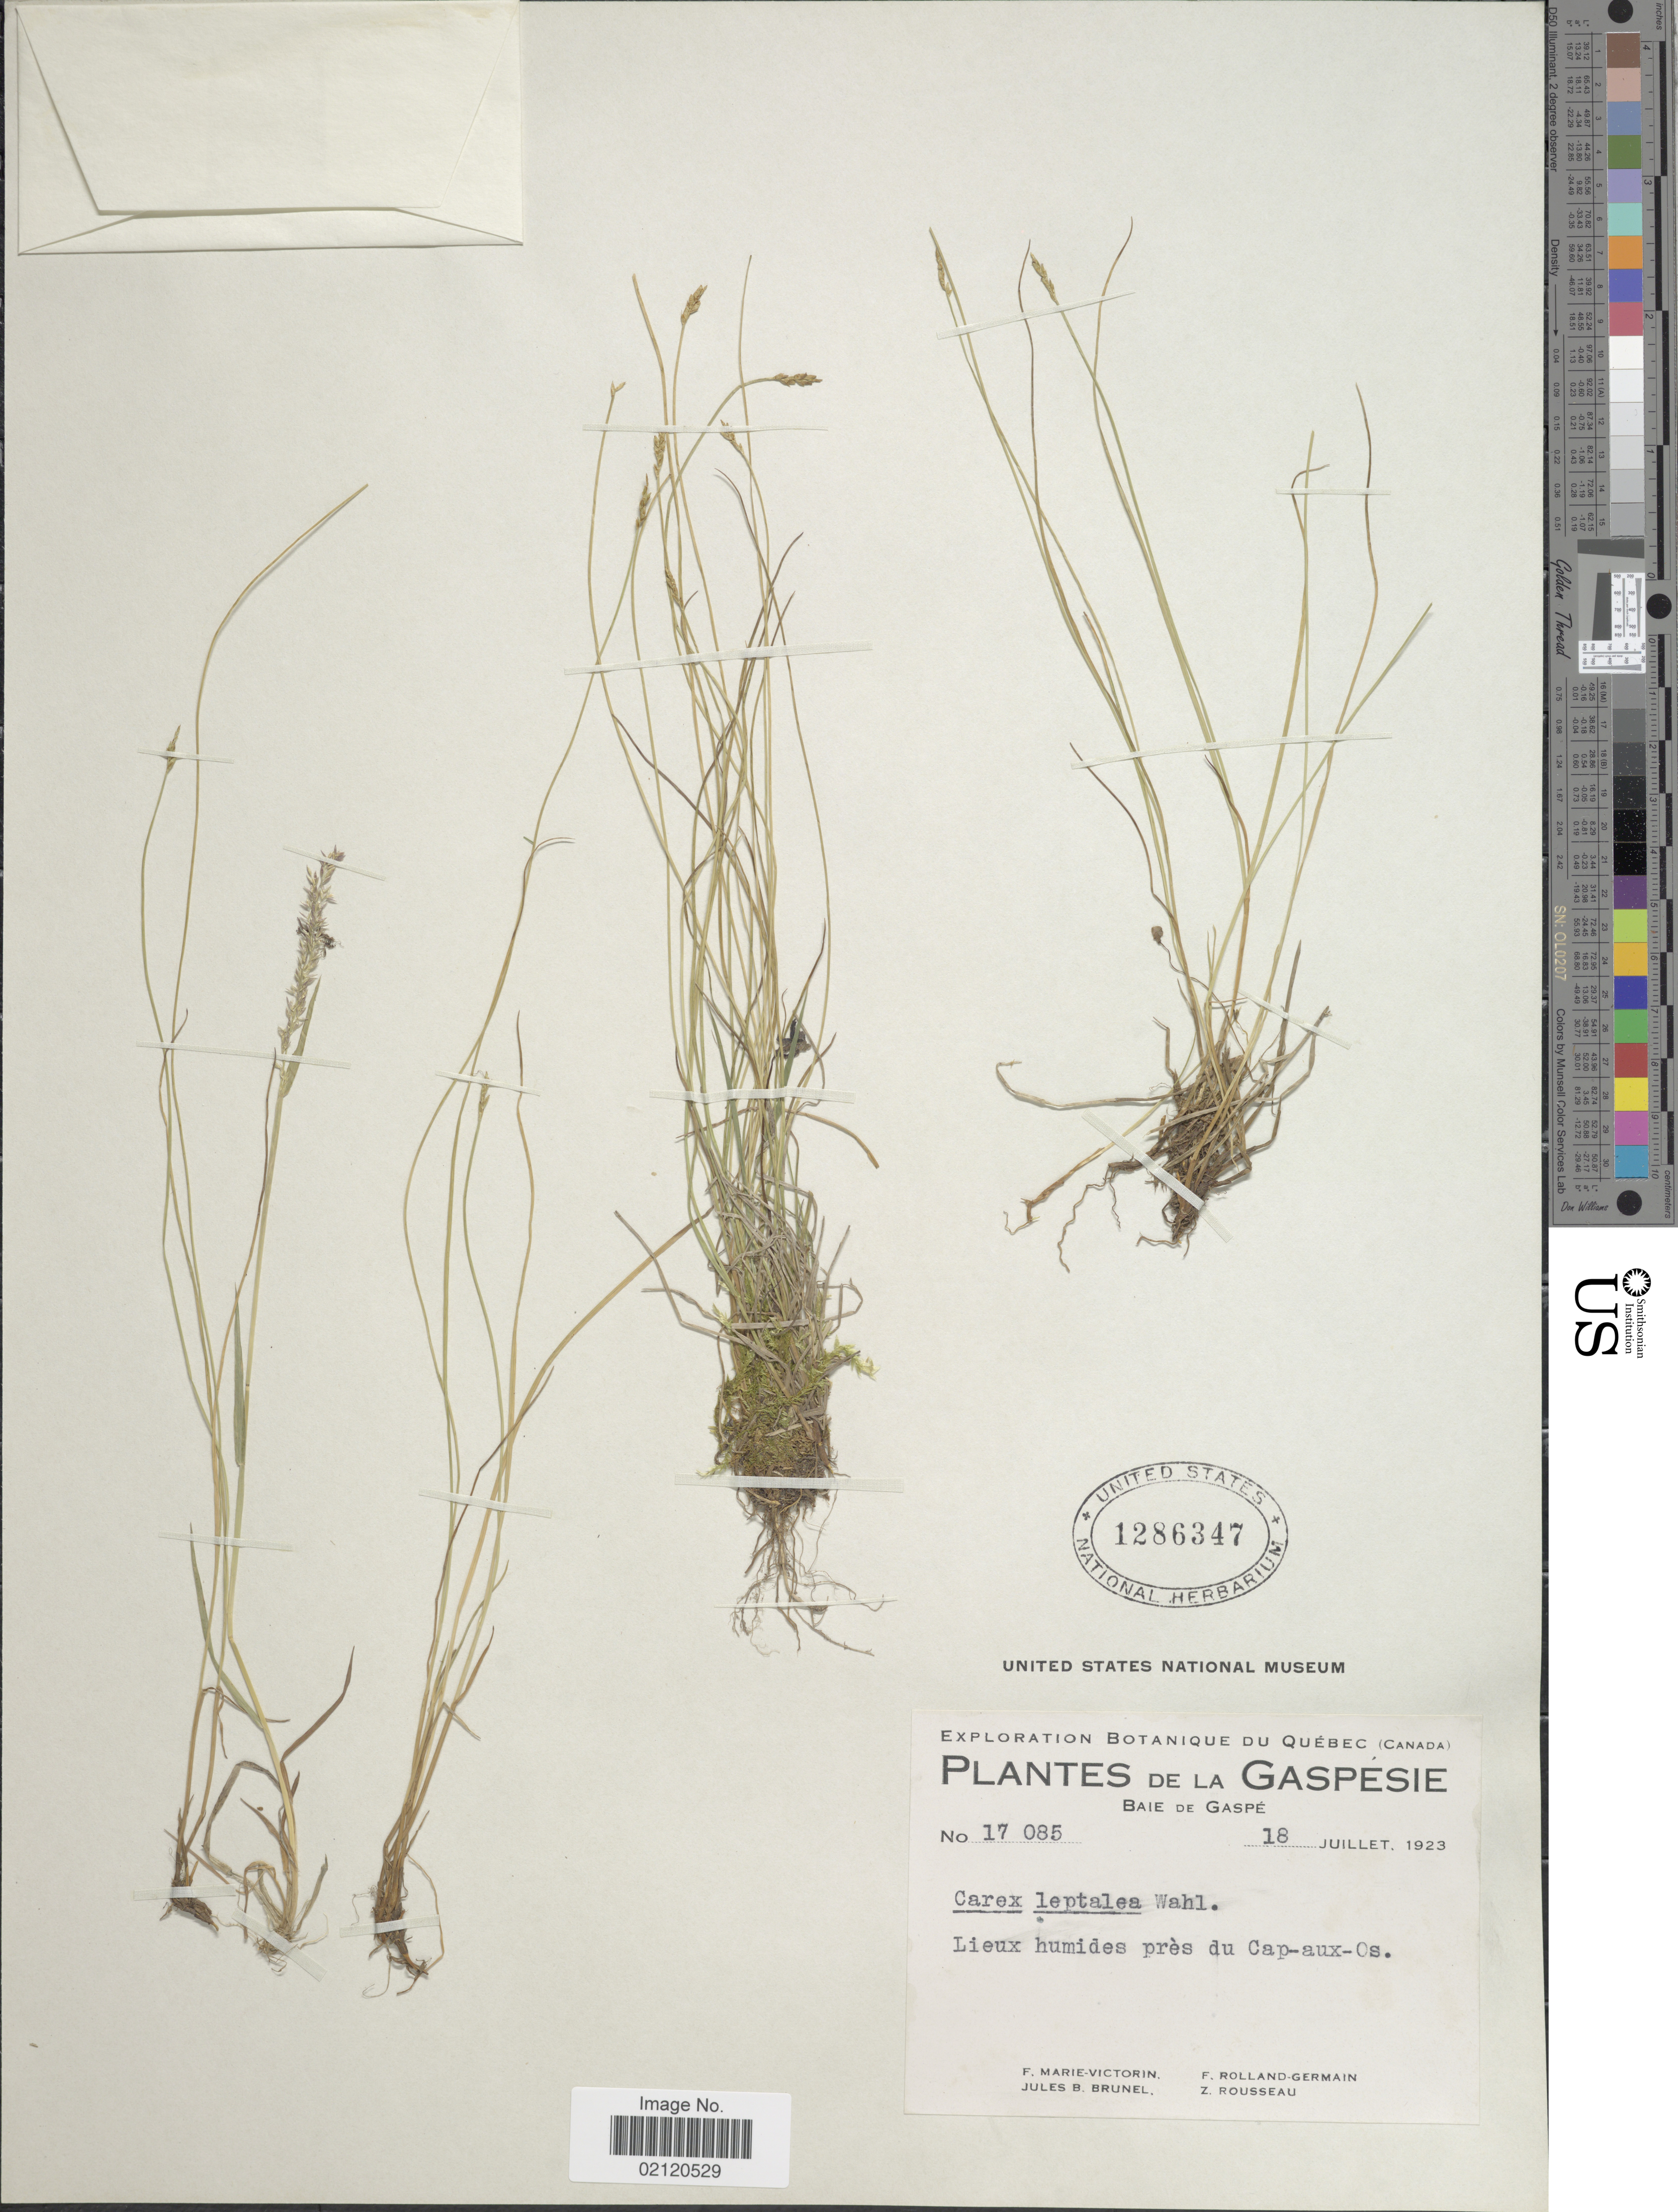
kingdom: Plantae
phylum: Tracheophyta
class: Liliopsida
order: Poales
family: Cyperaceae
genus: Carex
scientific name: Carex leptalea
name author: Wahlenb.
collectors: F. Marie-Victorin, J. Brunel, Rolland-Germain & Z. Rousseau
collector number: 17085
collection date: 1923-07-18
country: Canada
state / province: Quebec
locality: De La Gaspesie, Baie de Gaspe, Lieux humides pres du Cap-aux-Os.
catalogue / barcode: US 1286347